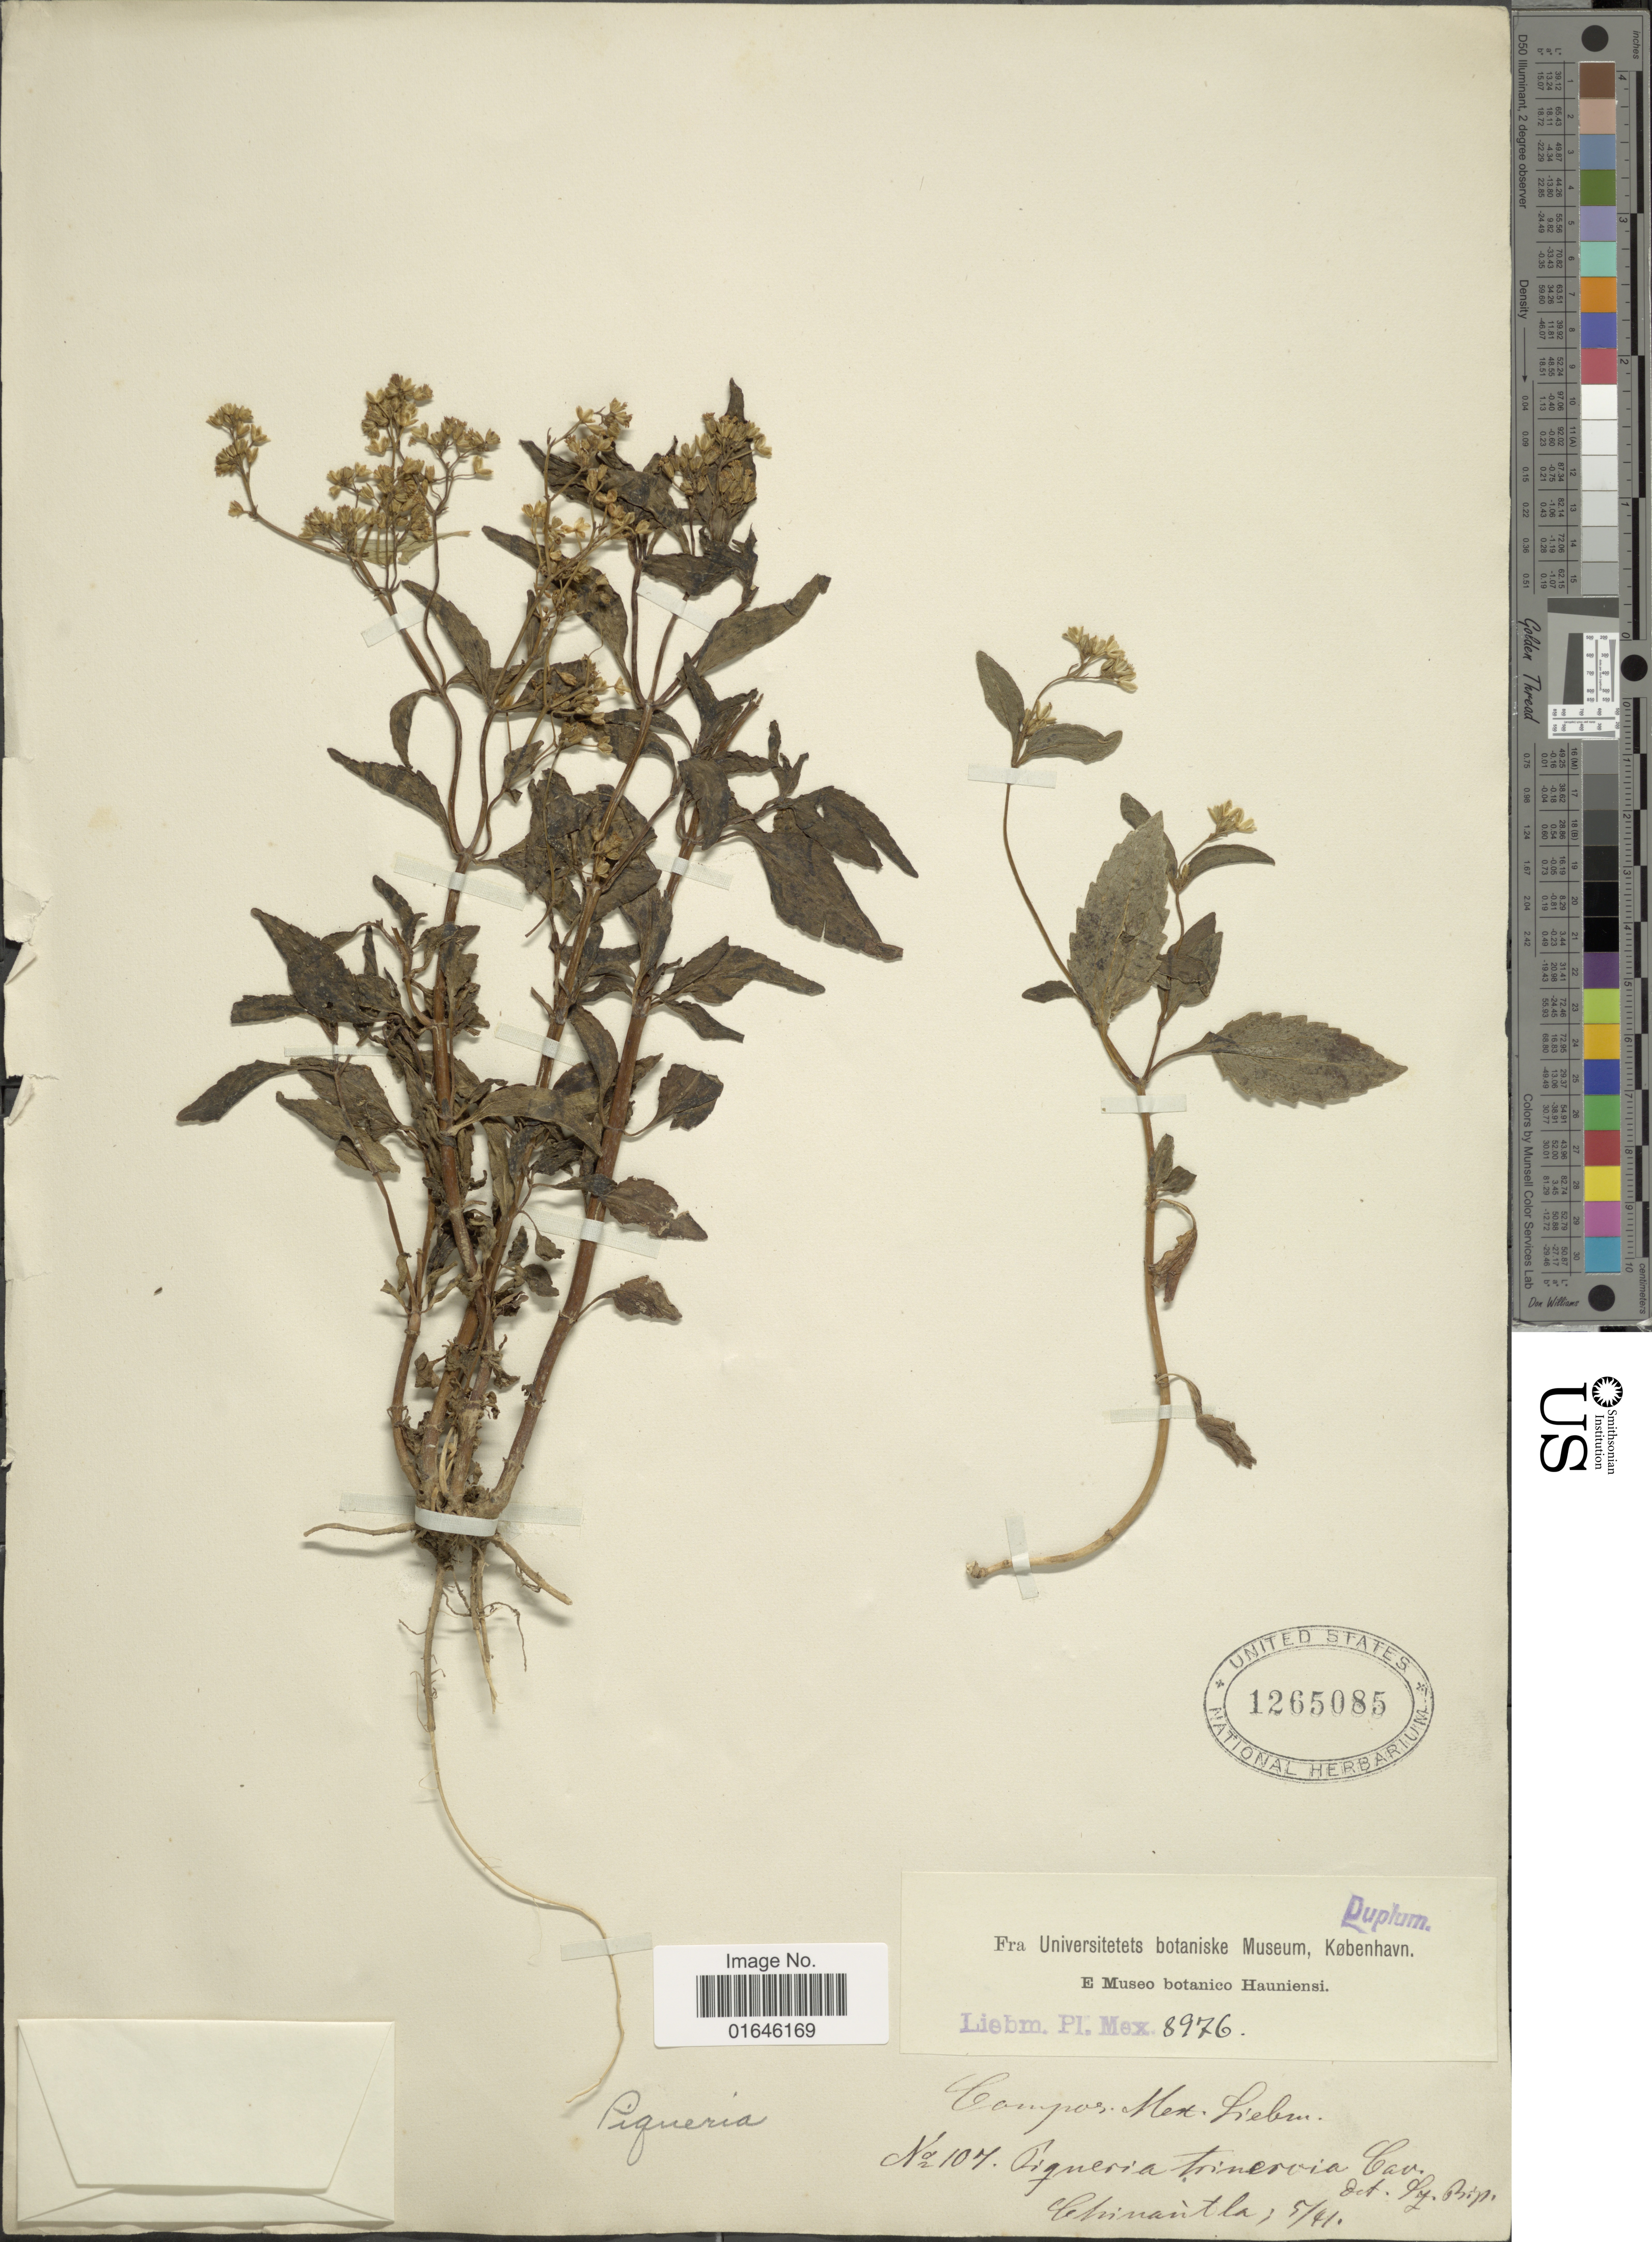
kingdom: Plantae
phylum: Tracheophyta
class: Magnoliopsida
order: Asterales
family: Asteraceae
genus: Piqueria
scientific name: Piqueria trinervia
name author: Cav.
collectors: Liebmann, --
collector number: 107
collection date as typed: Transcribed d/m/y: /5/41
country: Mexico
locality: Campas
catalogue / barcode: US 1265085